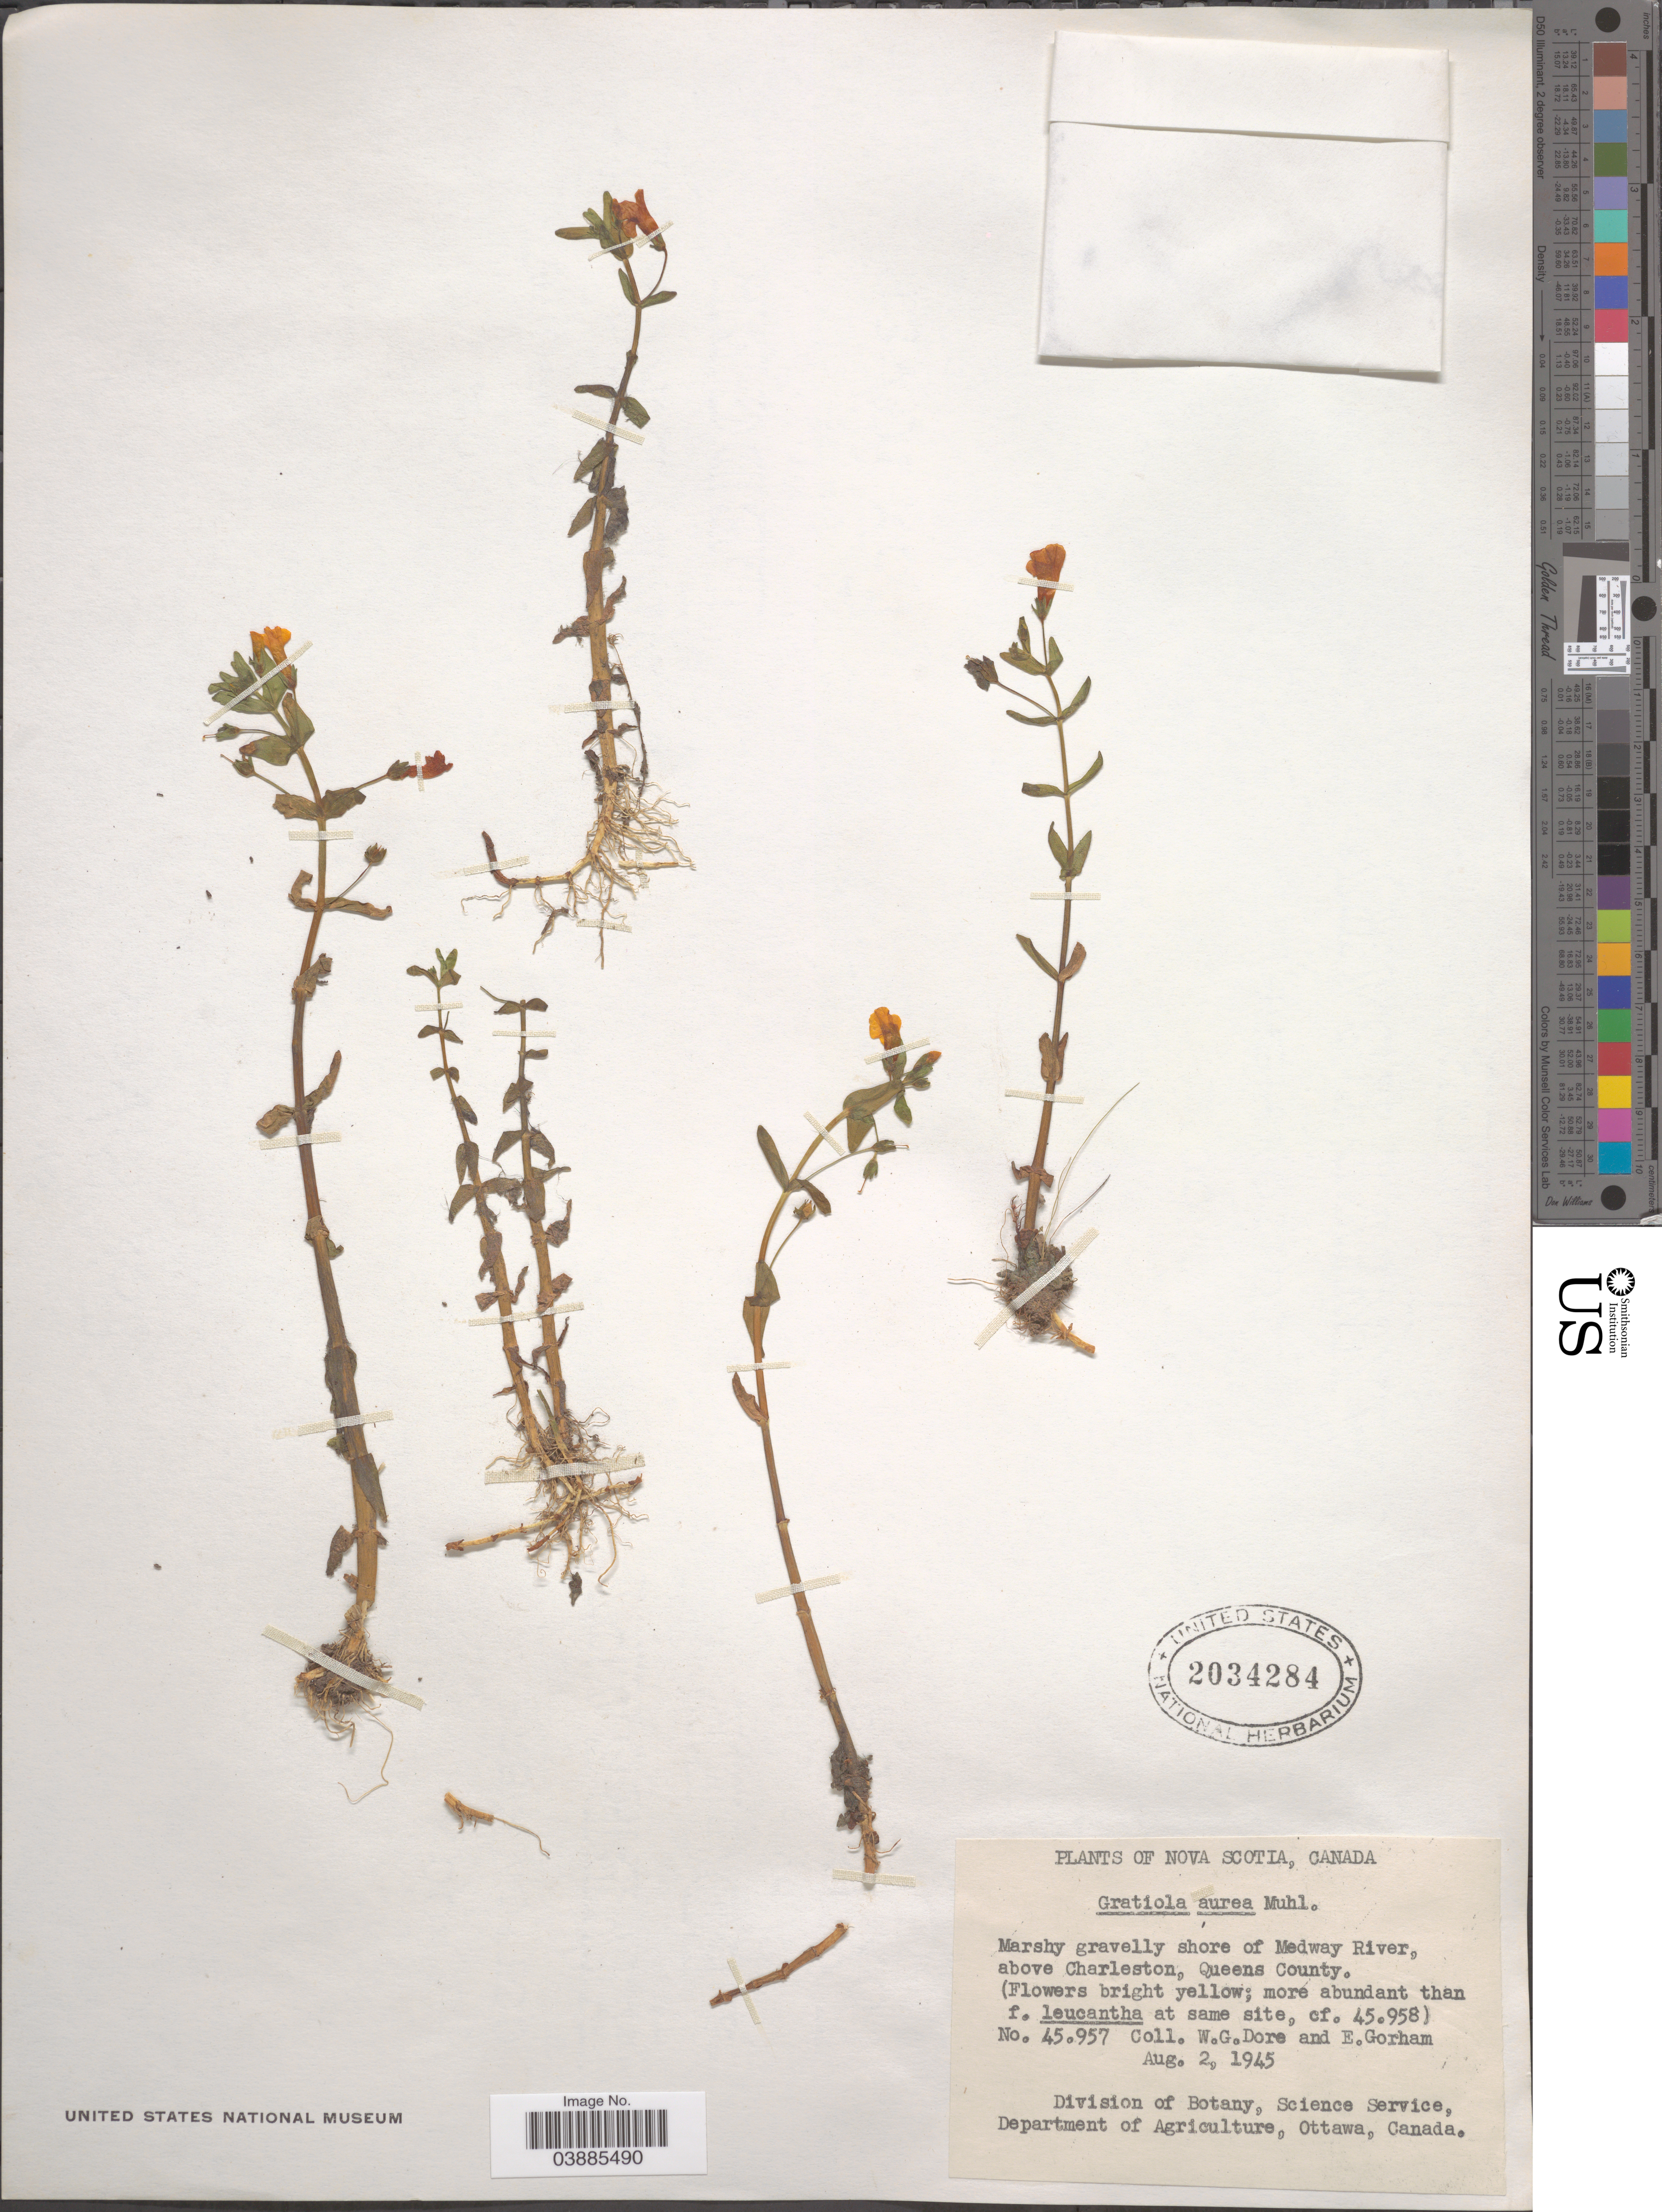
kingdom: Plantae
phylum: Tracheophyta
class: Magnoliopsida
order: Lamiales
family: Plantaginaceae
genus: Gratiola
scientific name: Gratiola aurea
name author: Pursh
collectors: W. Dore & E. Gorham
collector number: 45957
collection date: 1945-08-02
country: Canada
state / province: Nova Scotia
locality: Shore of Medway River, above Charleston, Queens County.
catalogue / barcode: US 2034284